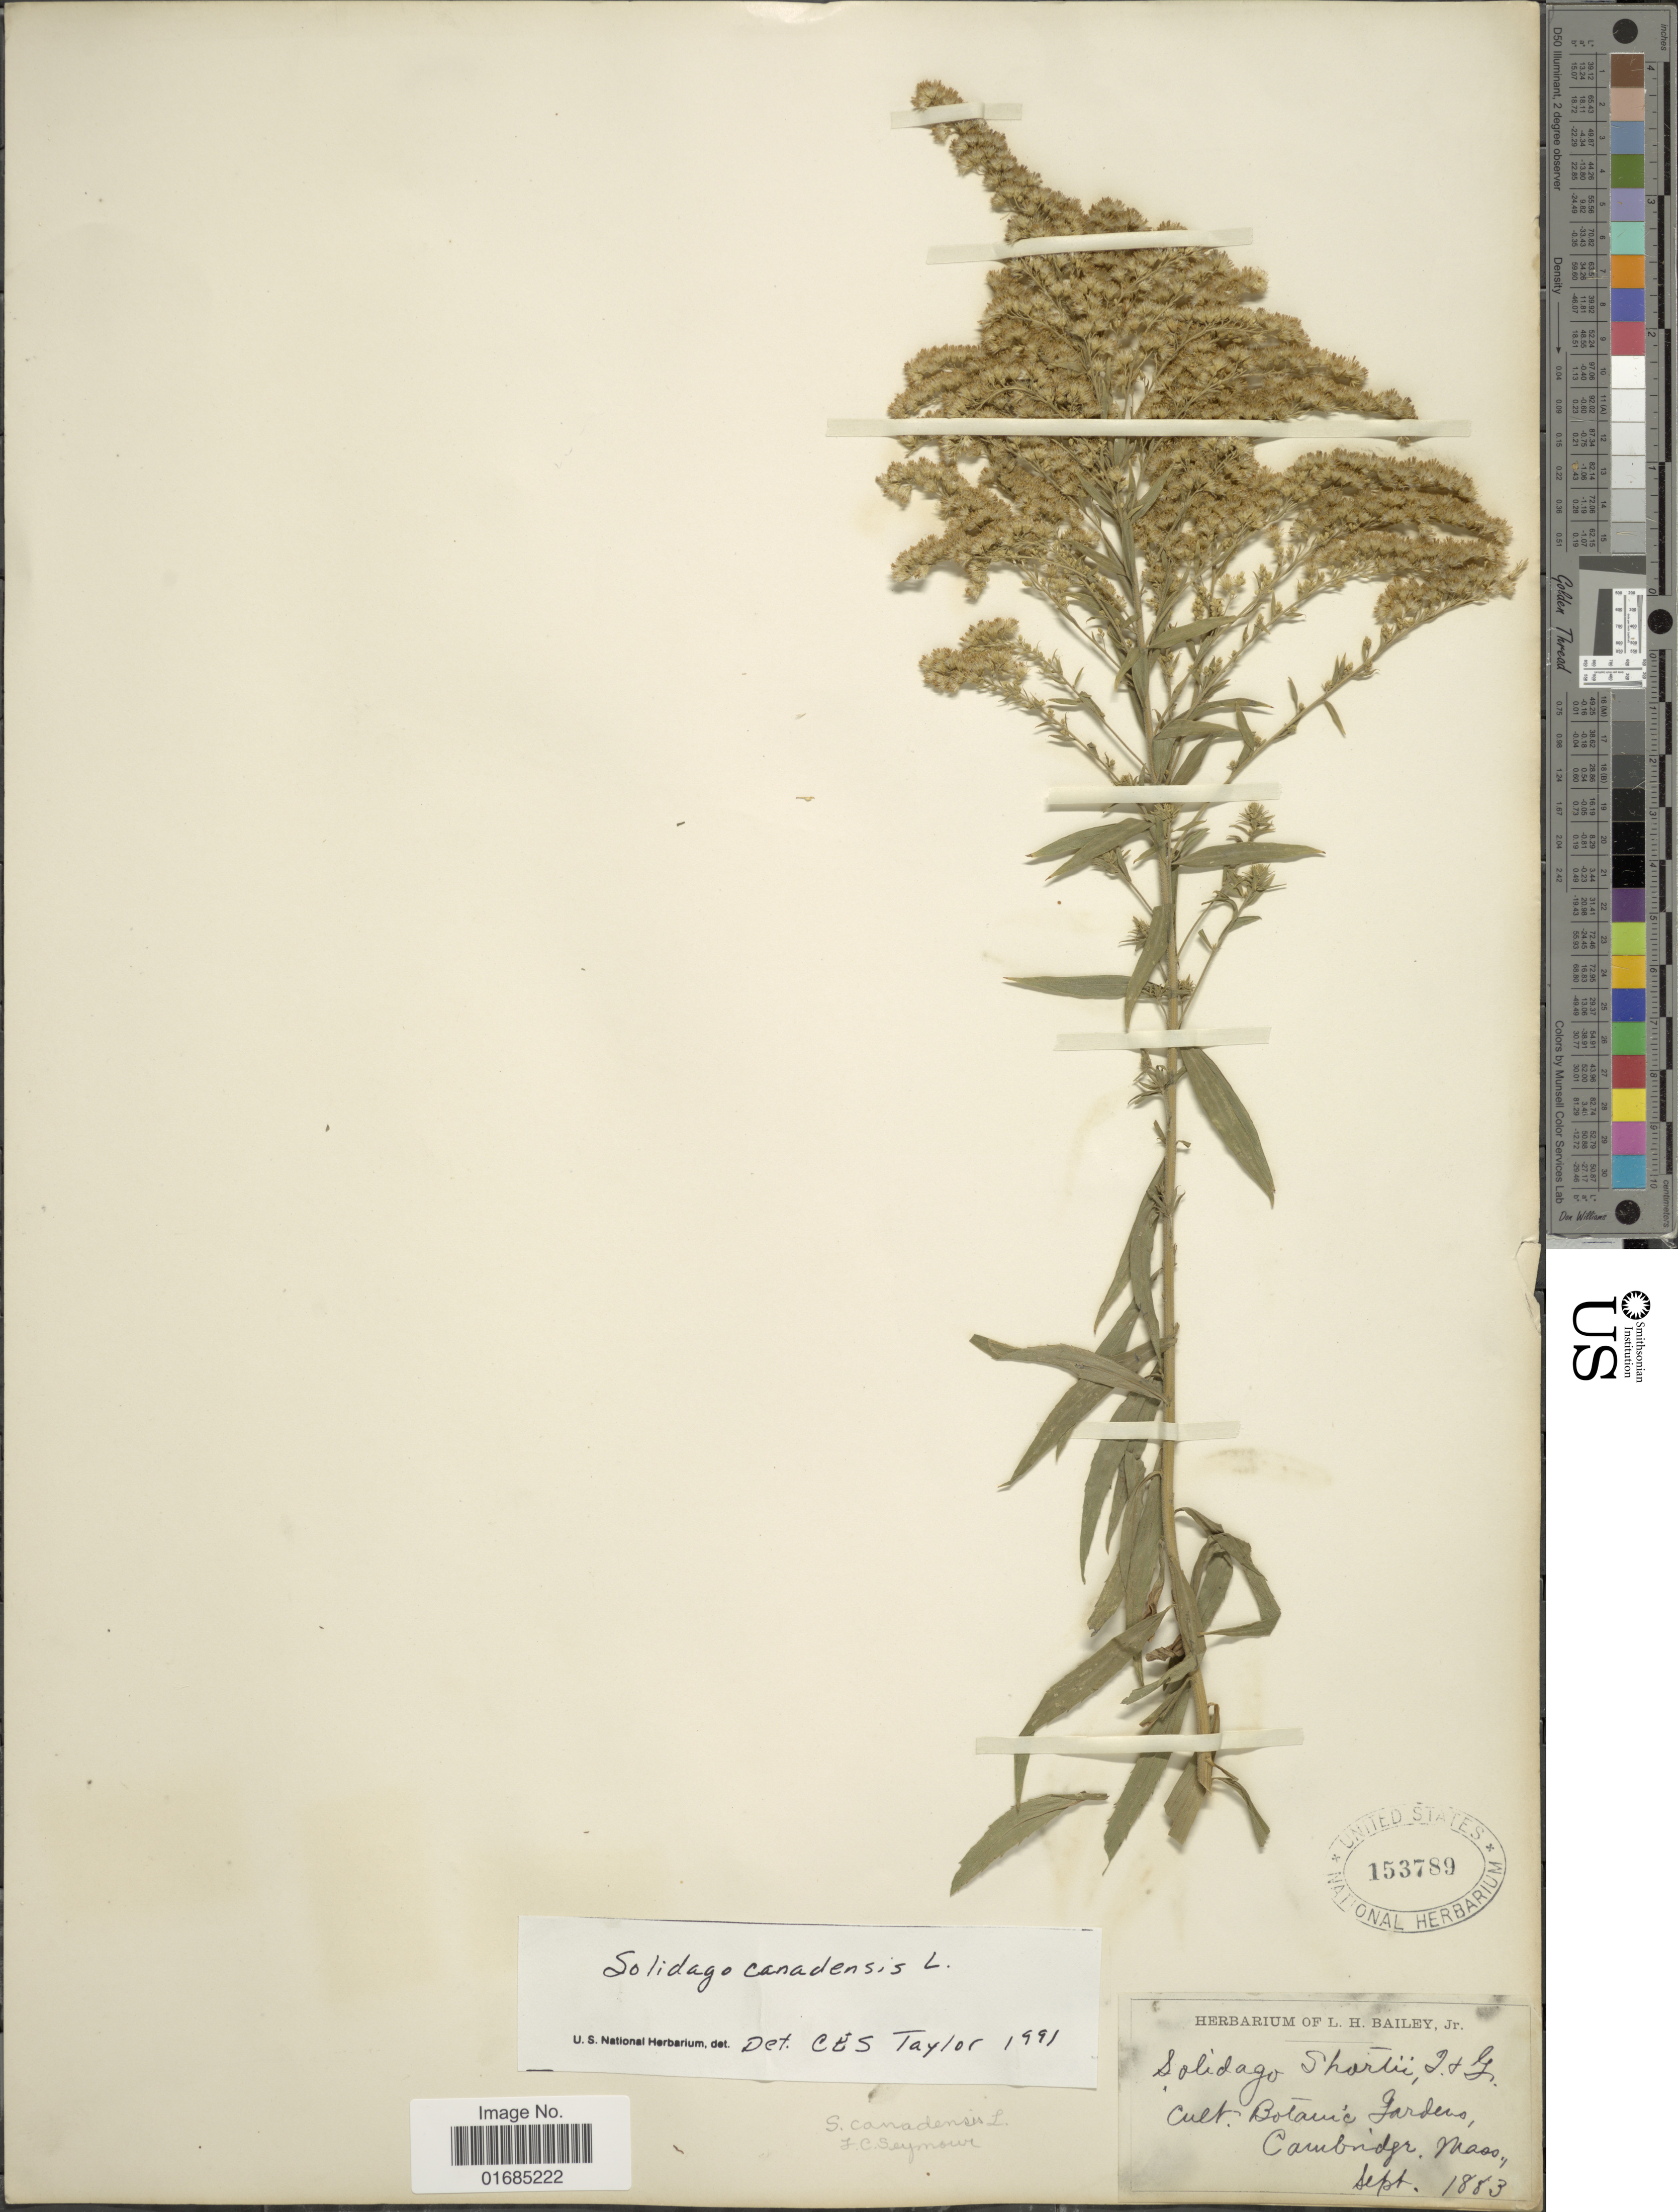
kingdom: Plantae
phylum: Tracheophyta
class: Magnoliopsida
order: Asterales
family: Asteraceae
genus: Solidago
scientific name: Solidago canadensis var. canadensis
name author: L.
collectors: ex herb. L. H. Bailey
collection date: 1883-09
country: United States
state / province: Massachusetts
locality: Cult. Botanic Gardens, Cambridge, Mass.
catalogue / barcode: US 153789